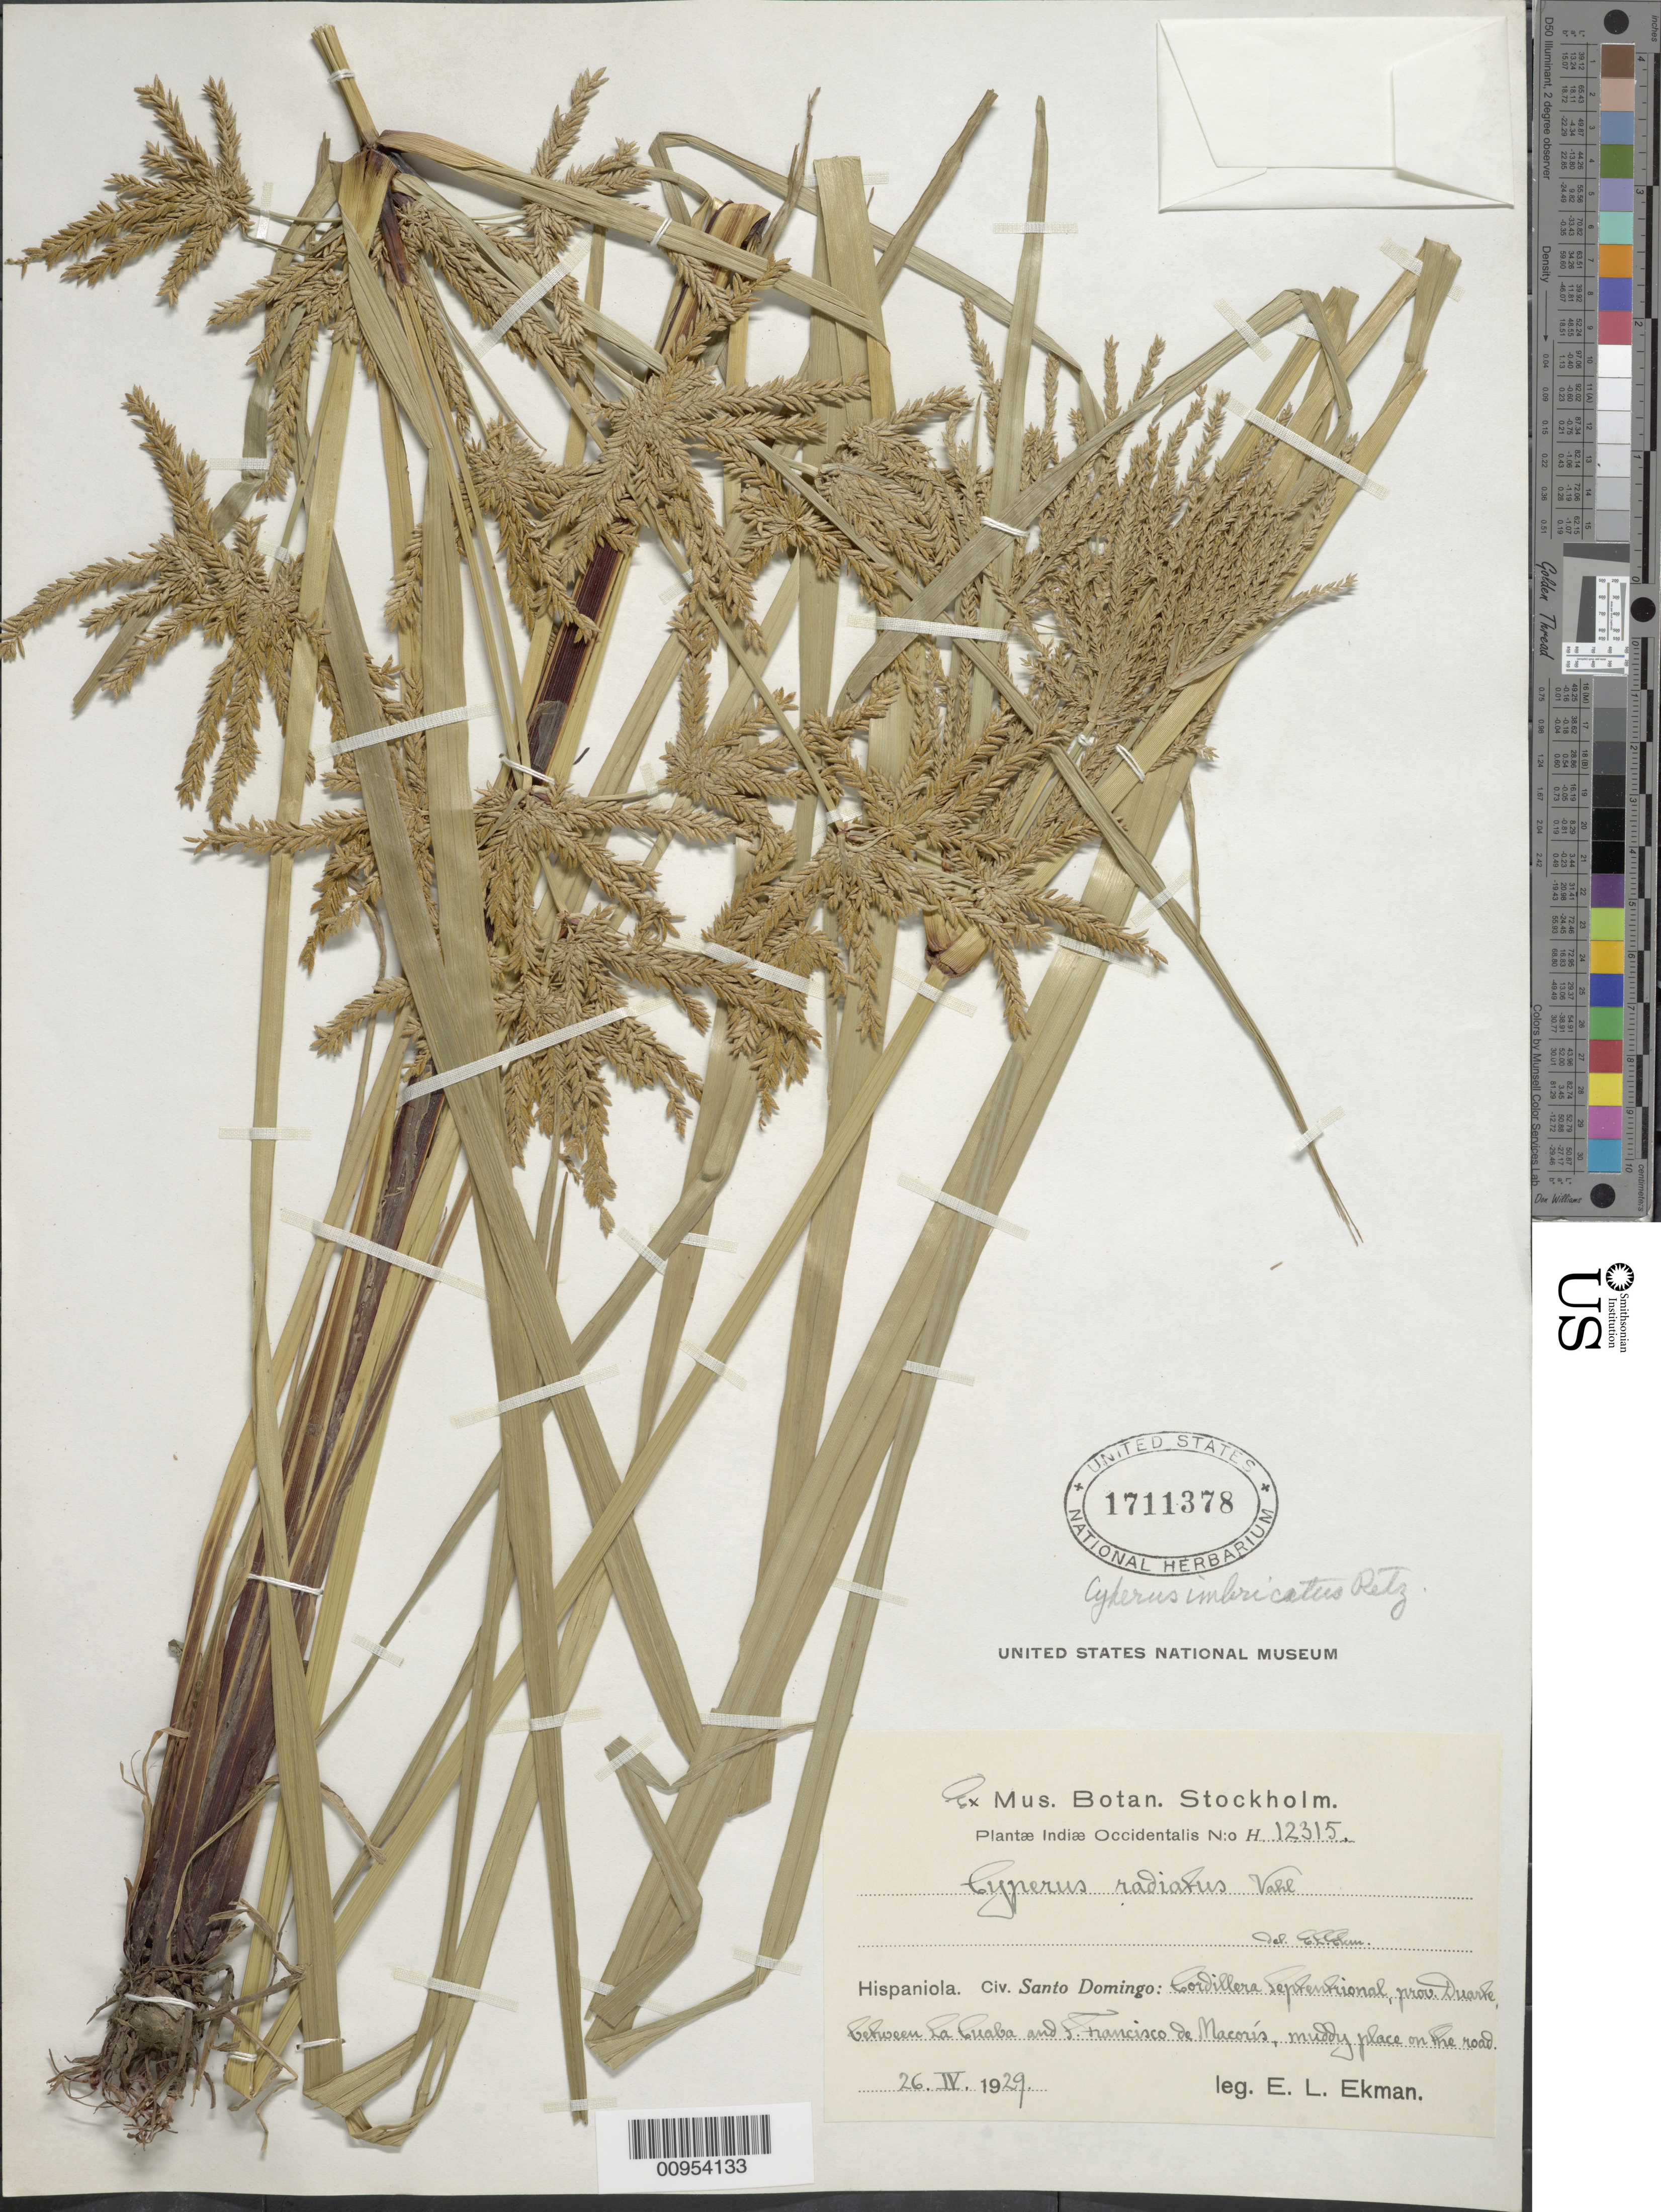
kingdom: Plantae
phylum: Tracheophyta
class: Liliopsida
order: Poales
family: Cyperaceae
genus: Cyperus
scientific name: Cyperus imbricatus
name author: Retz.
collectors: E. L. Ekman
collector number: H 12315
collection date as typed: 26 Apr 1929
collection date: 1929-04-26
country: Dominican Republic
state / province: Duarte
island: Hispaniola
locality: Cordillera Septentrional, road between La Cumbre and San Francisco de Macorís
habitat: Muddy place on the road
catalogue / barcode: US 1711378